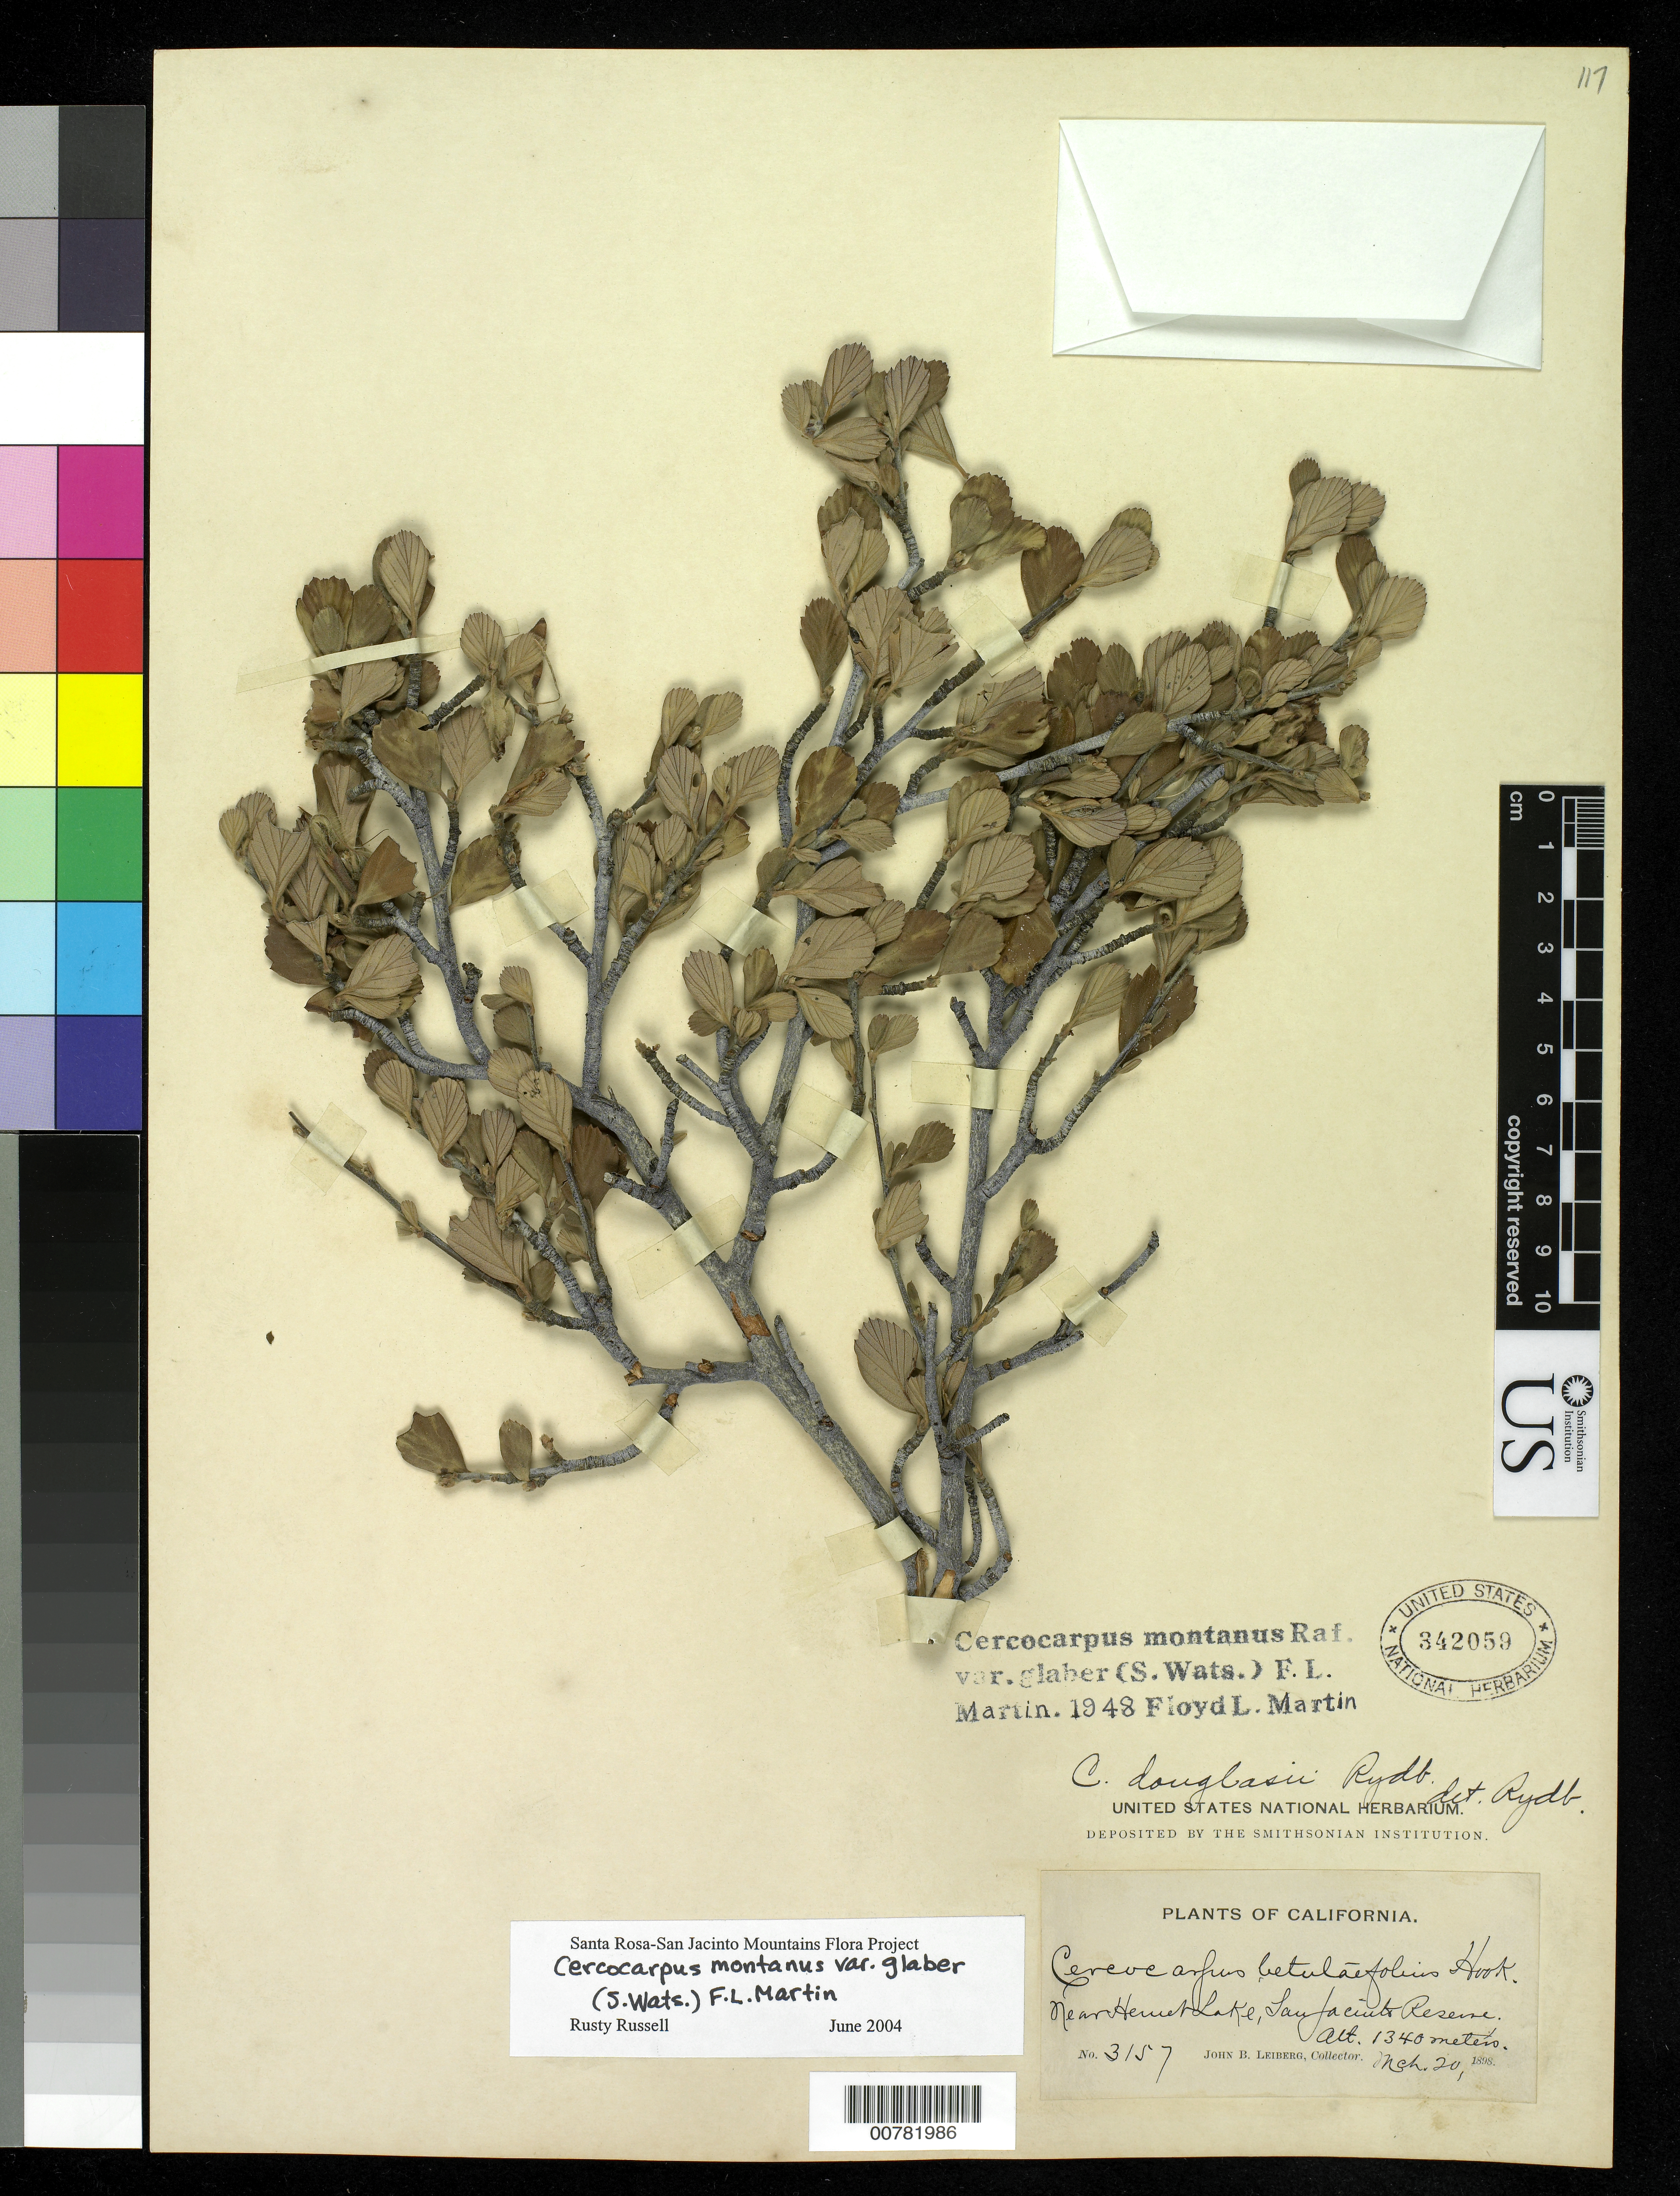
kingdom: Plantae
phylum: Tracheophyta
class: Magnoliopsida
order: Rosales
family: Rosaceae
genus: Cercocarpus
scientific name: Cercocarpus montanus var. glaber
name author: (S. Watson) F.L. Martin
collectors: J. B. Leiberg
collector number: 3157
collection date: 1898-03-20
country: United States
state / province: California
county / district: Riverside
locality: Near Hemet Lake, San Jacinto Reserve.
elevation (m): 1340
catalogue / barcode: US 342059